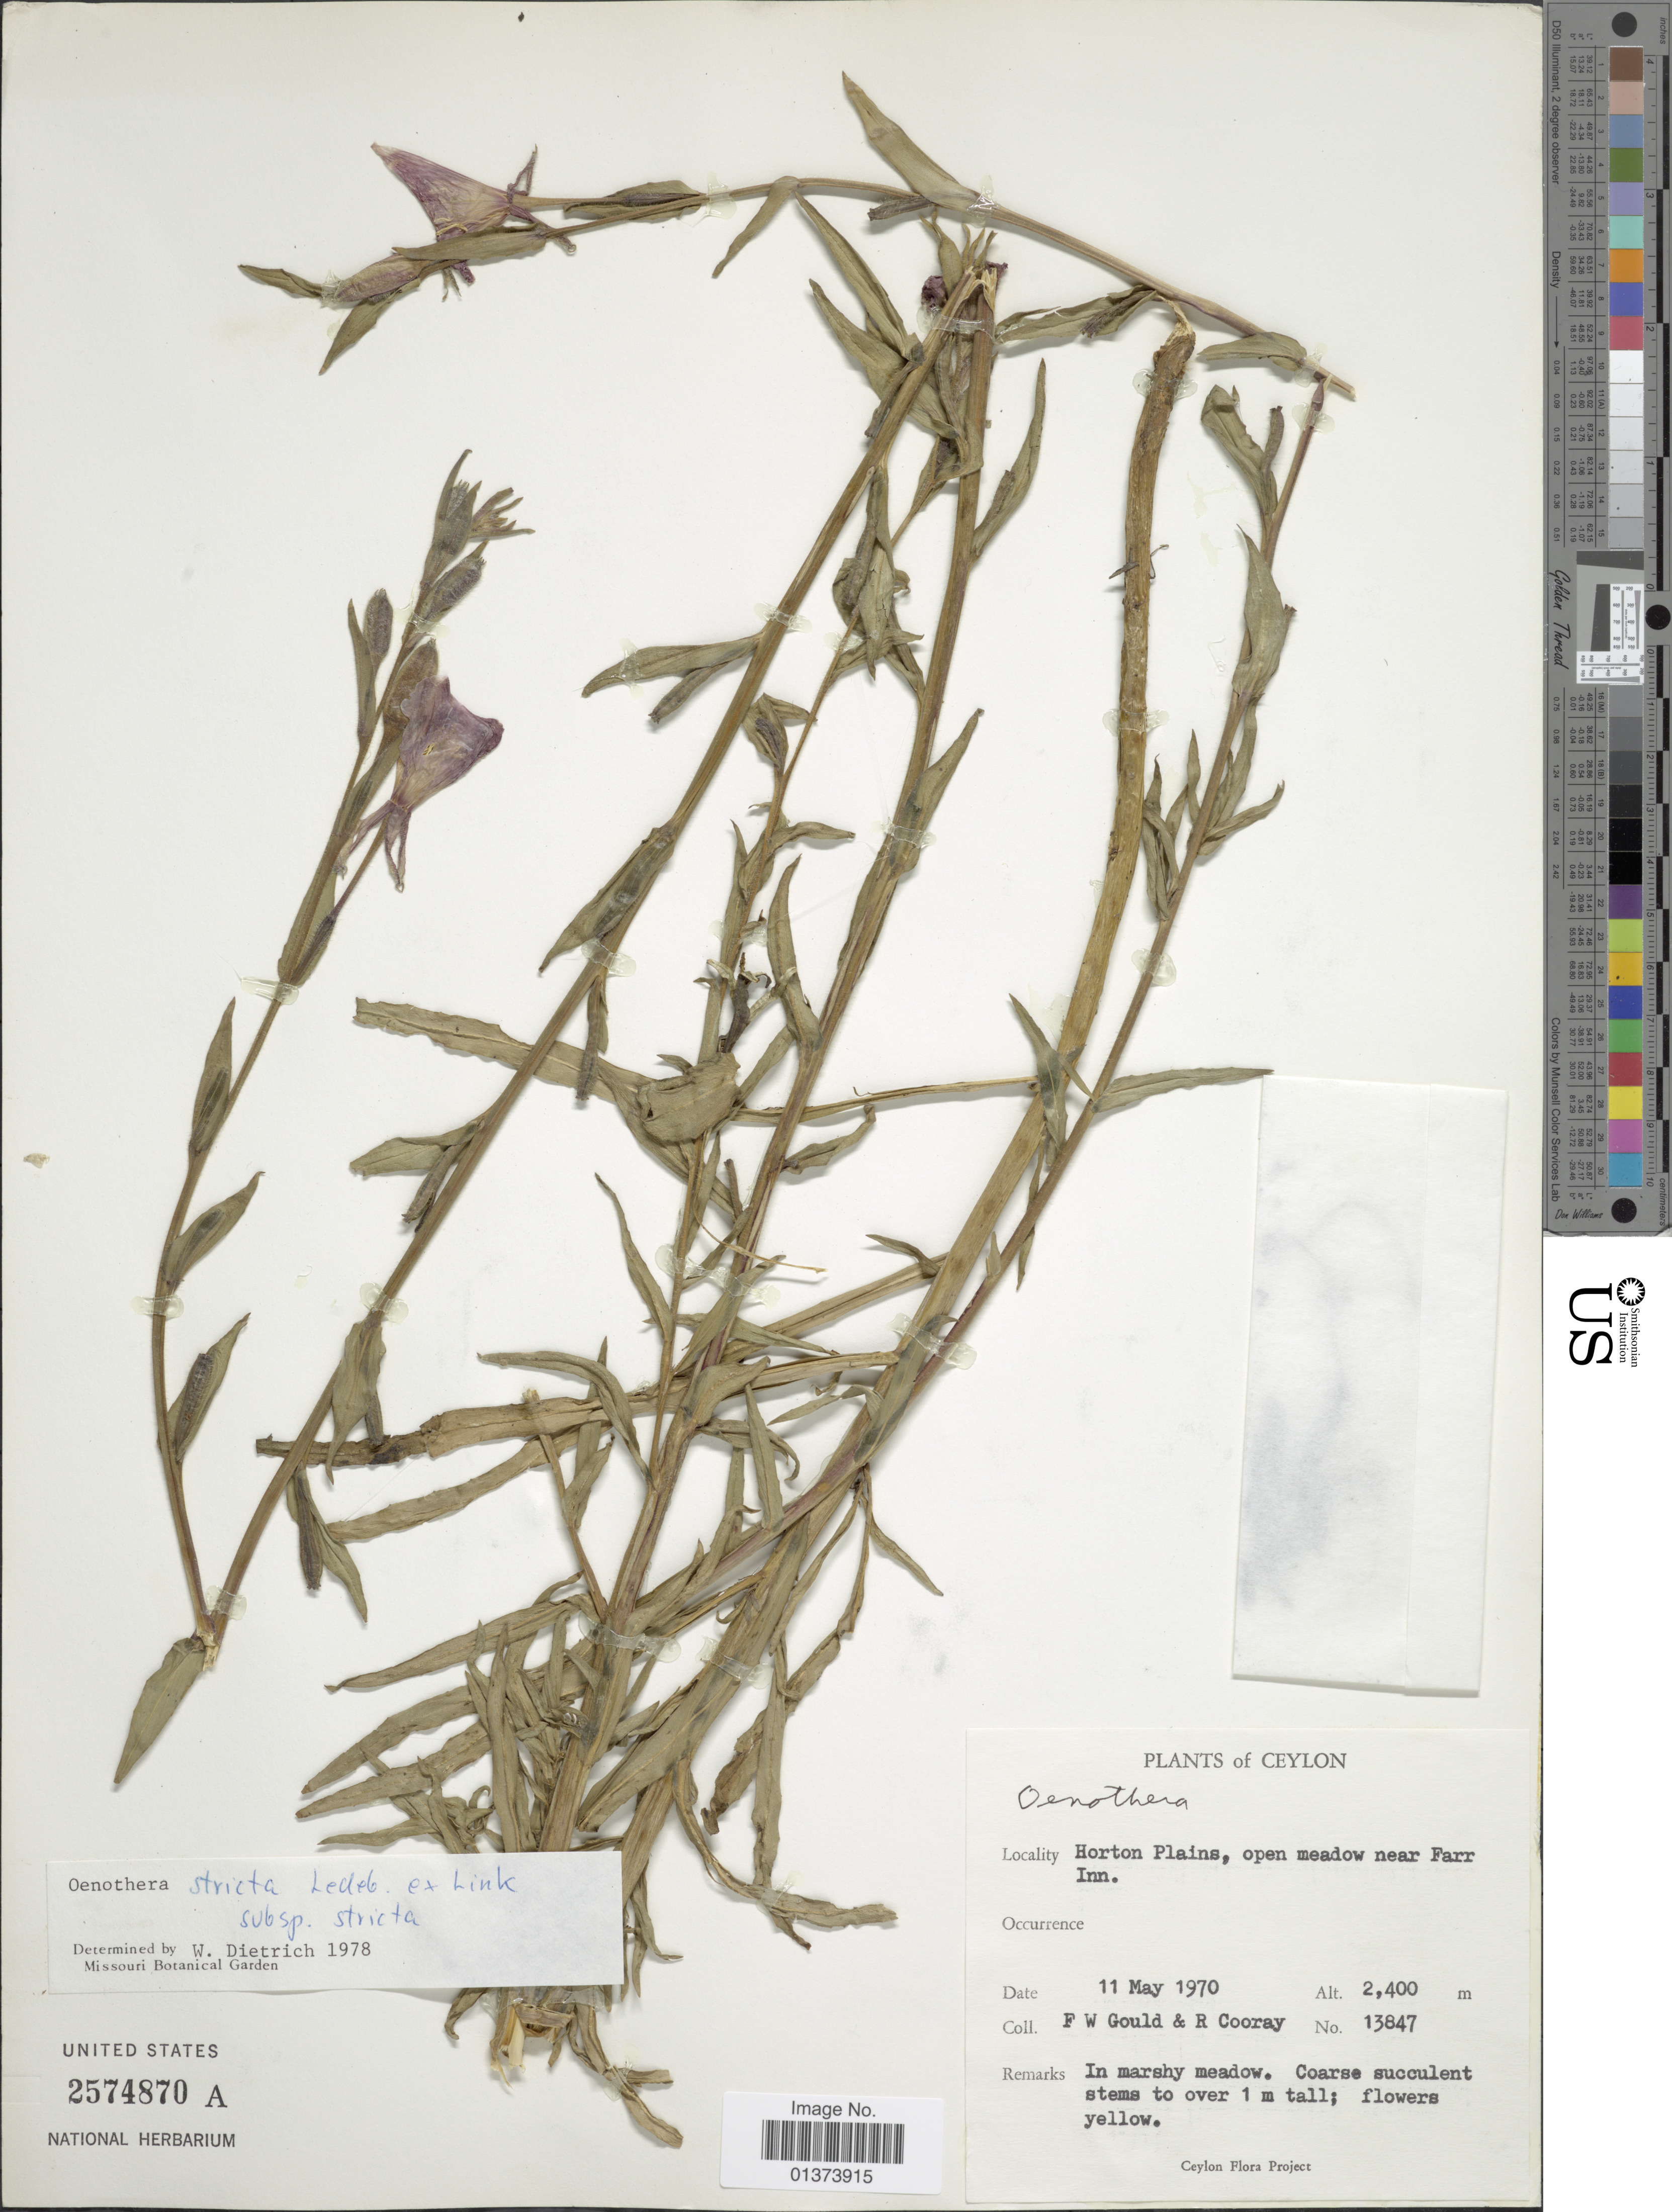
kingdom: Plantae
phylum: Tracheophyta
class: Magnoliopsida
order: Myrtales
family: Onagraceae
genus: Oenothera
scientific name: Oenothera stricta subsp. stricta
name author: Ledeb. ex Link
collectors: F. W. Gould & R. Cooray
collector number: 13847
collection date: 1970-05-11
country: Sri Lanka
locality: Ceylon, Horton Plains, open meadow near Farr Inn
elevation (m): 2400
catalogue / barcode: US 2574870A